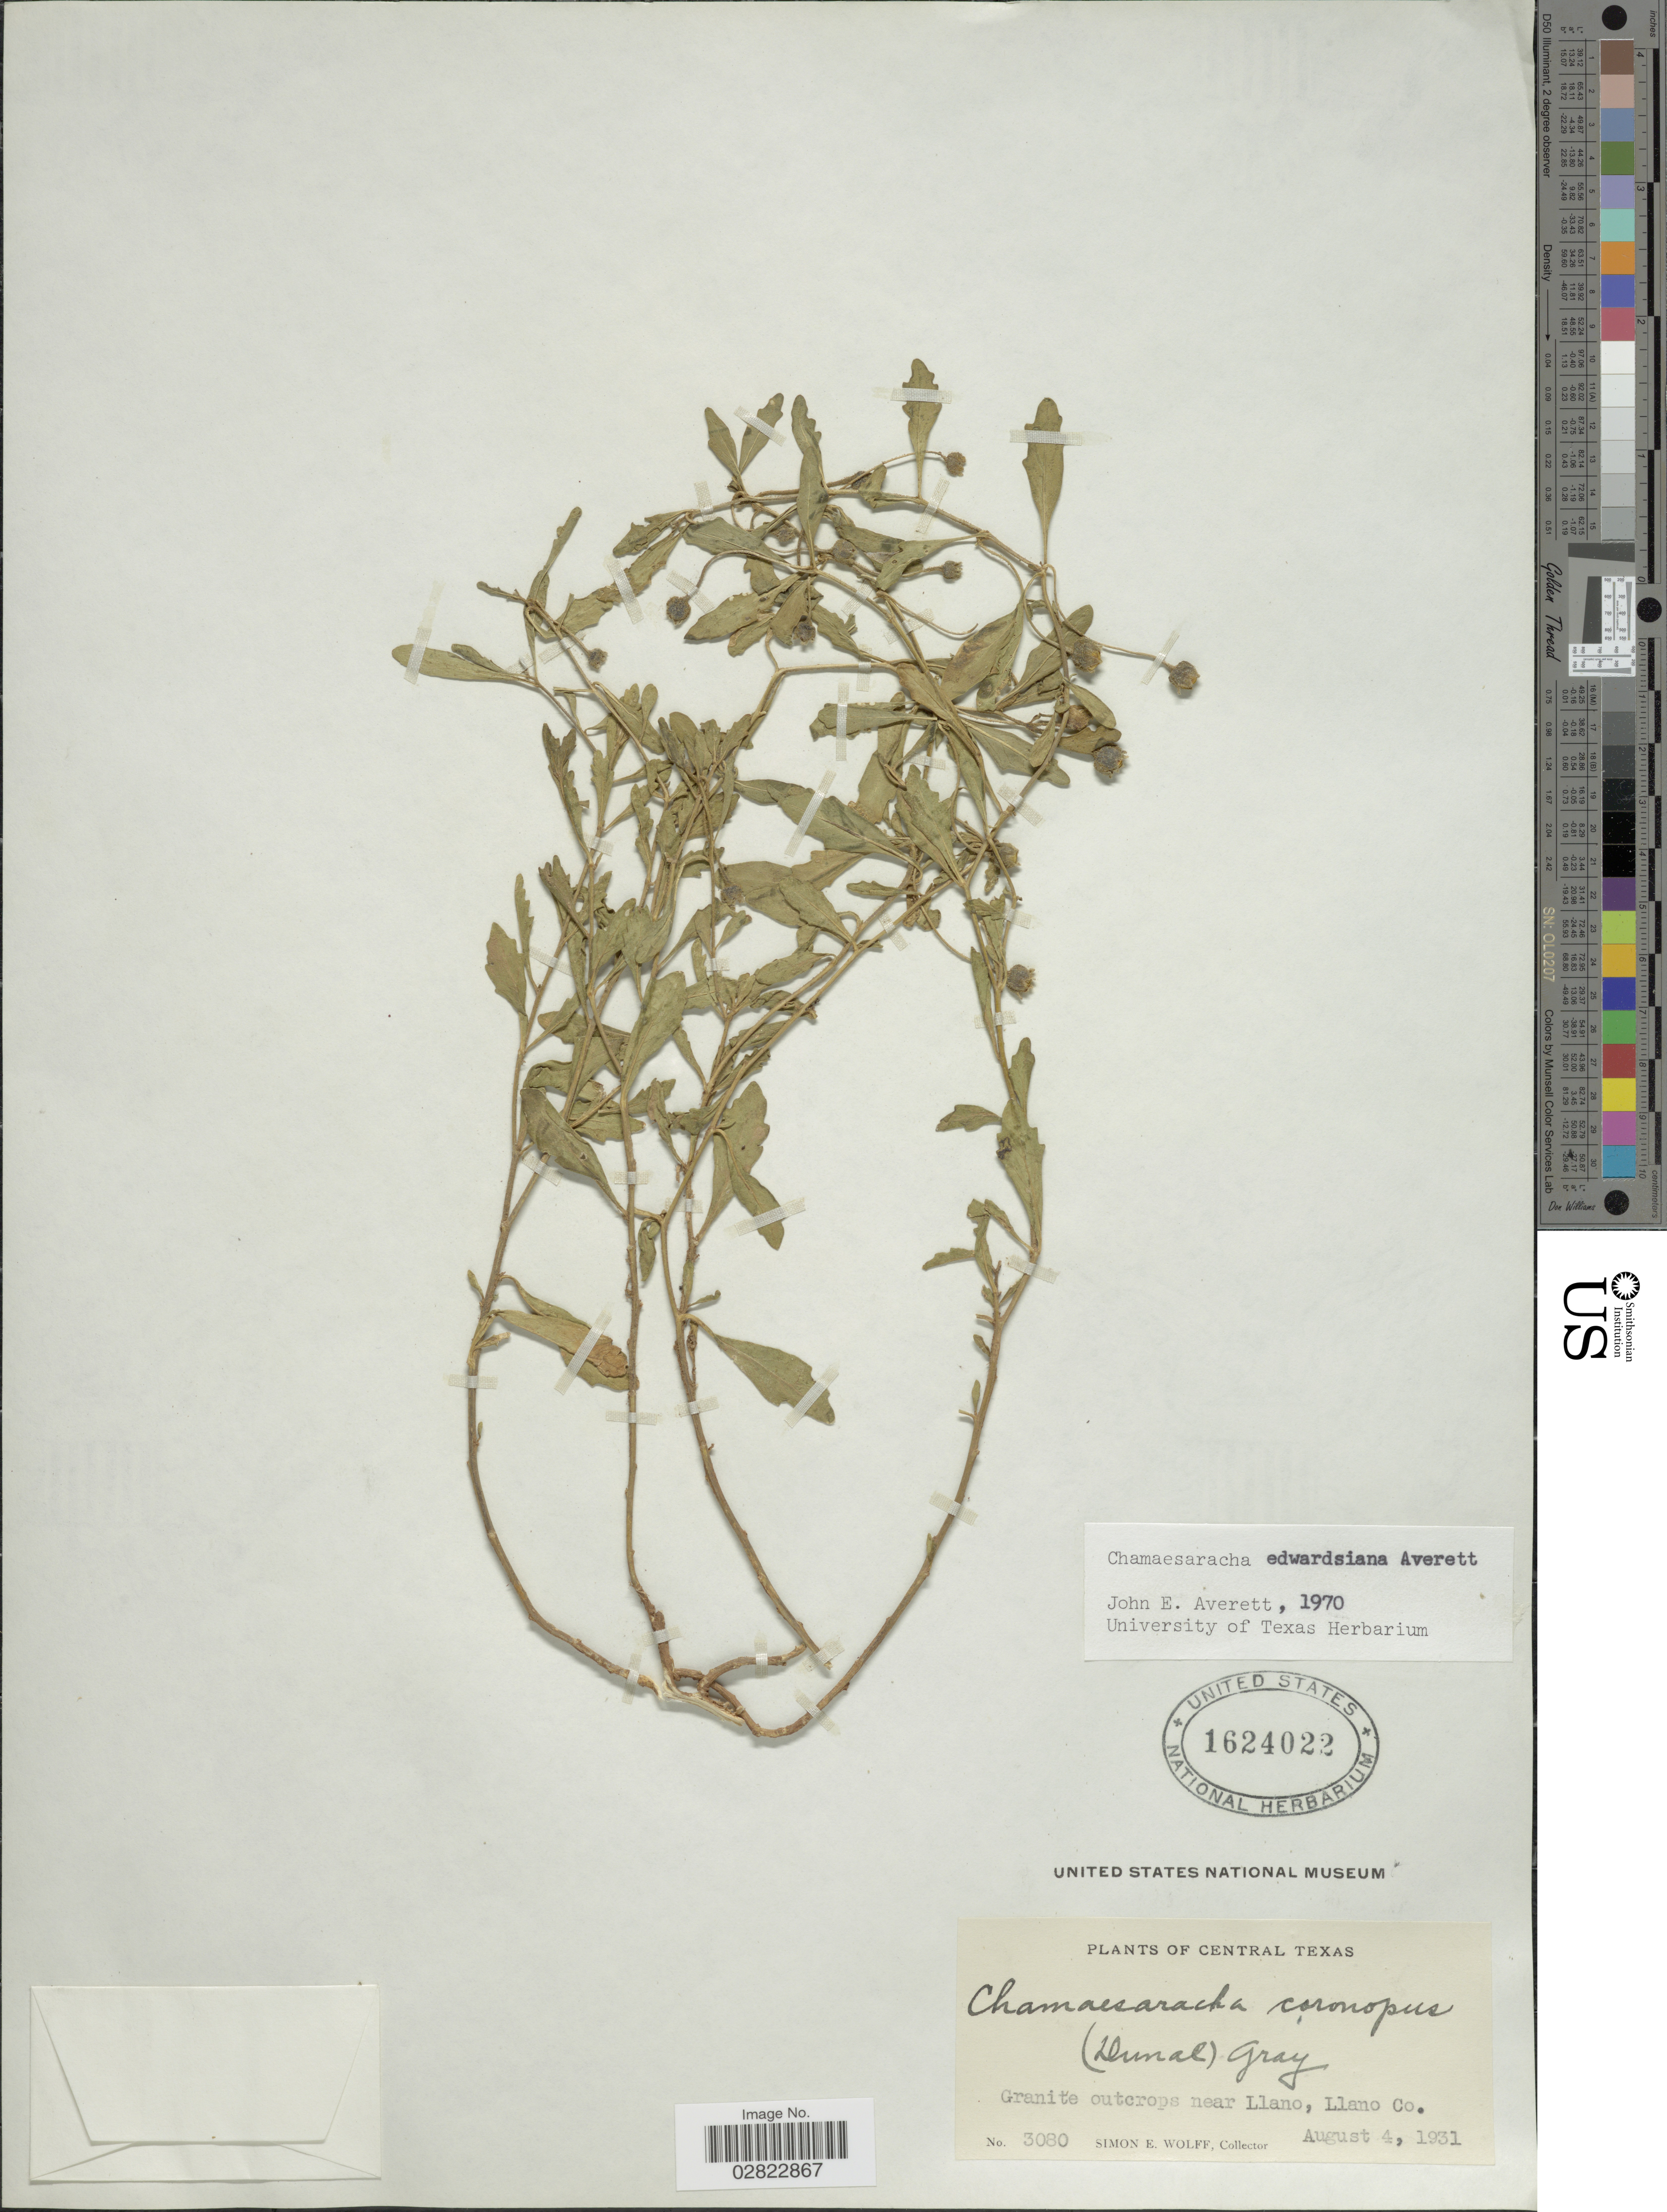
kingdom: Plantae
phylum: Tracheophyta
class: Magnoliopsida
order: Solanales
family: Solanaceae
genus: Chamaesaracha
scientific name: Chamaesaracha edwardsiana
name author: Averett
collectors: S. E. Wolff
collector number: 3080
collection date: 1931-08-04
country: United States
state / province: Texas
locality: Central Texas, Granite outcrops near Llano, Llano Co.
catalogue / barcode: US 1624022